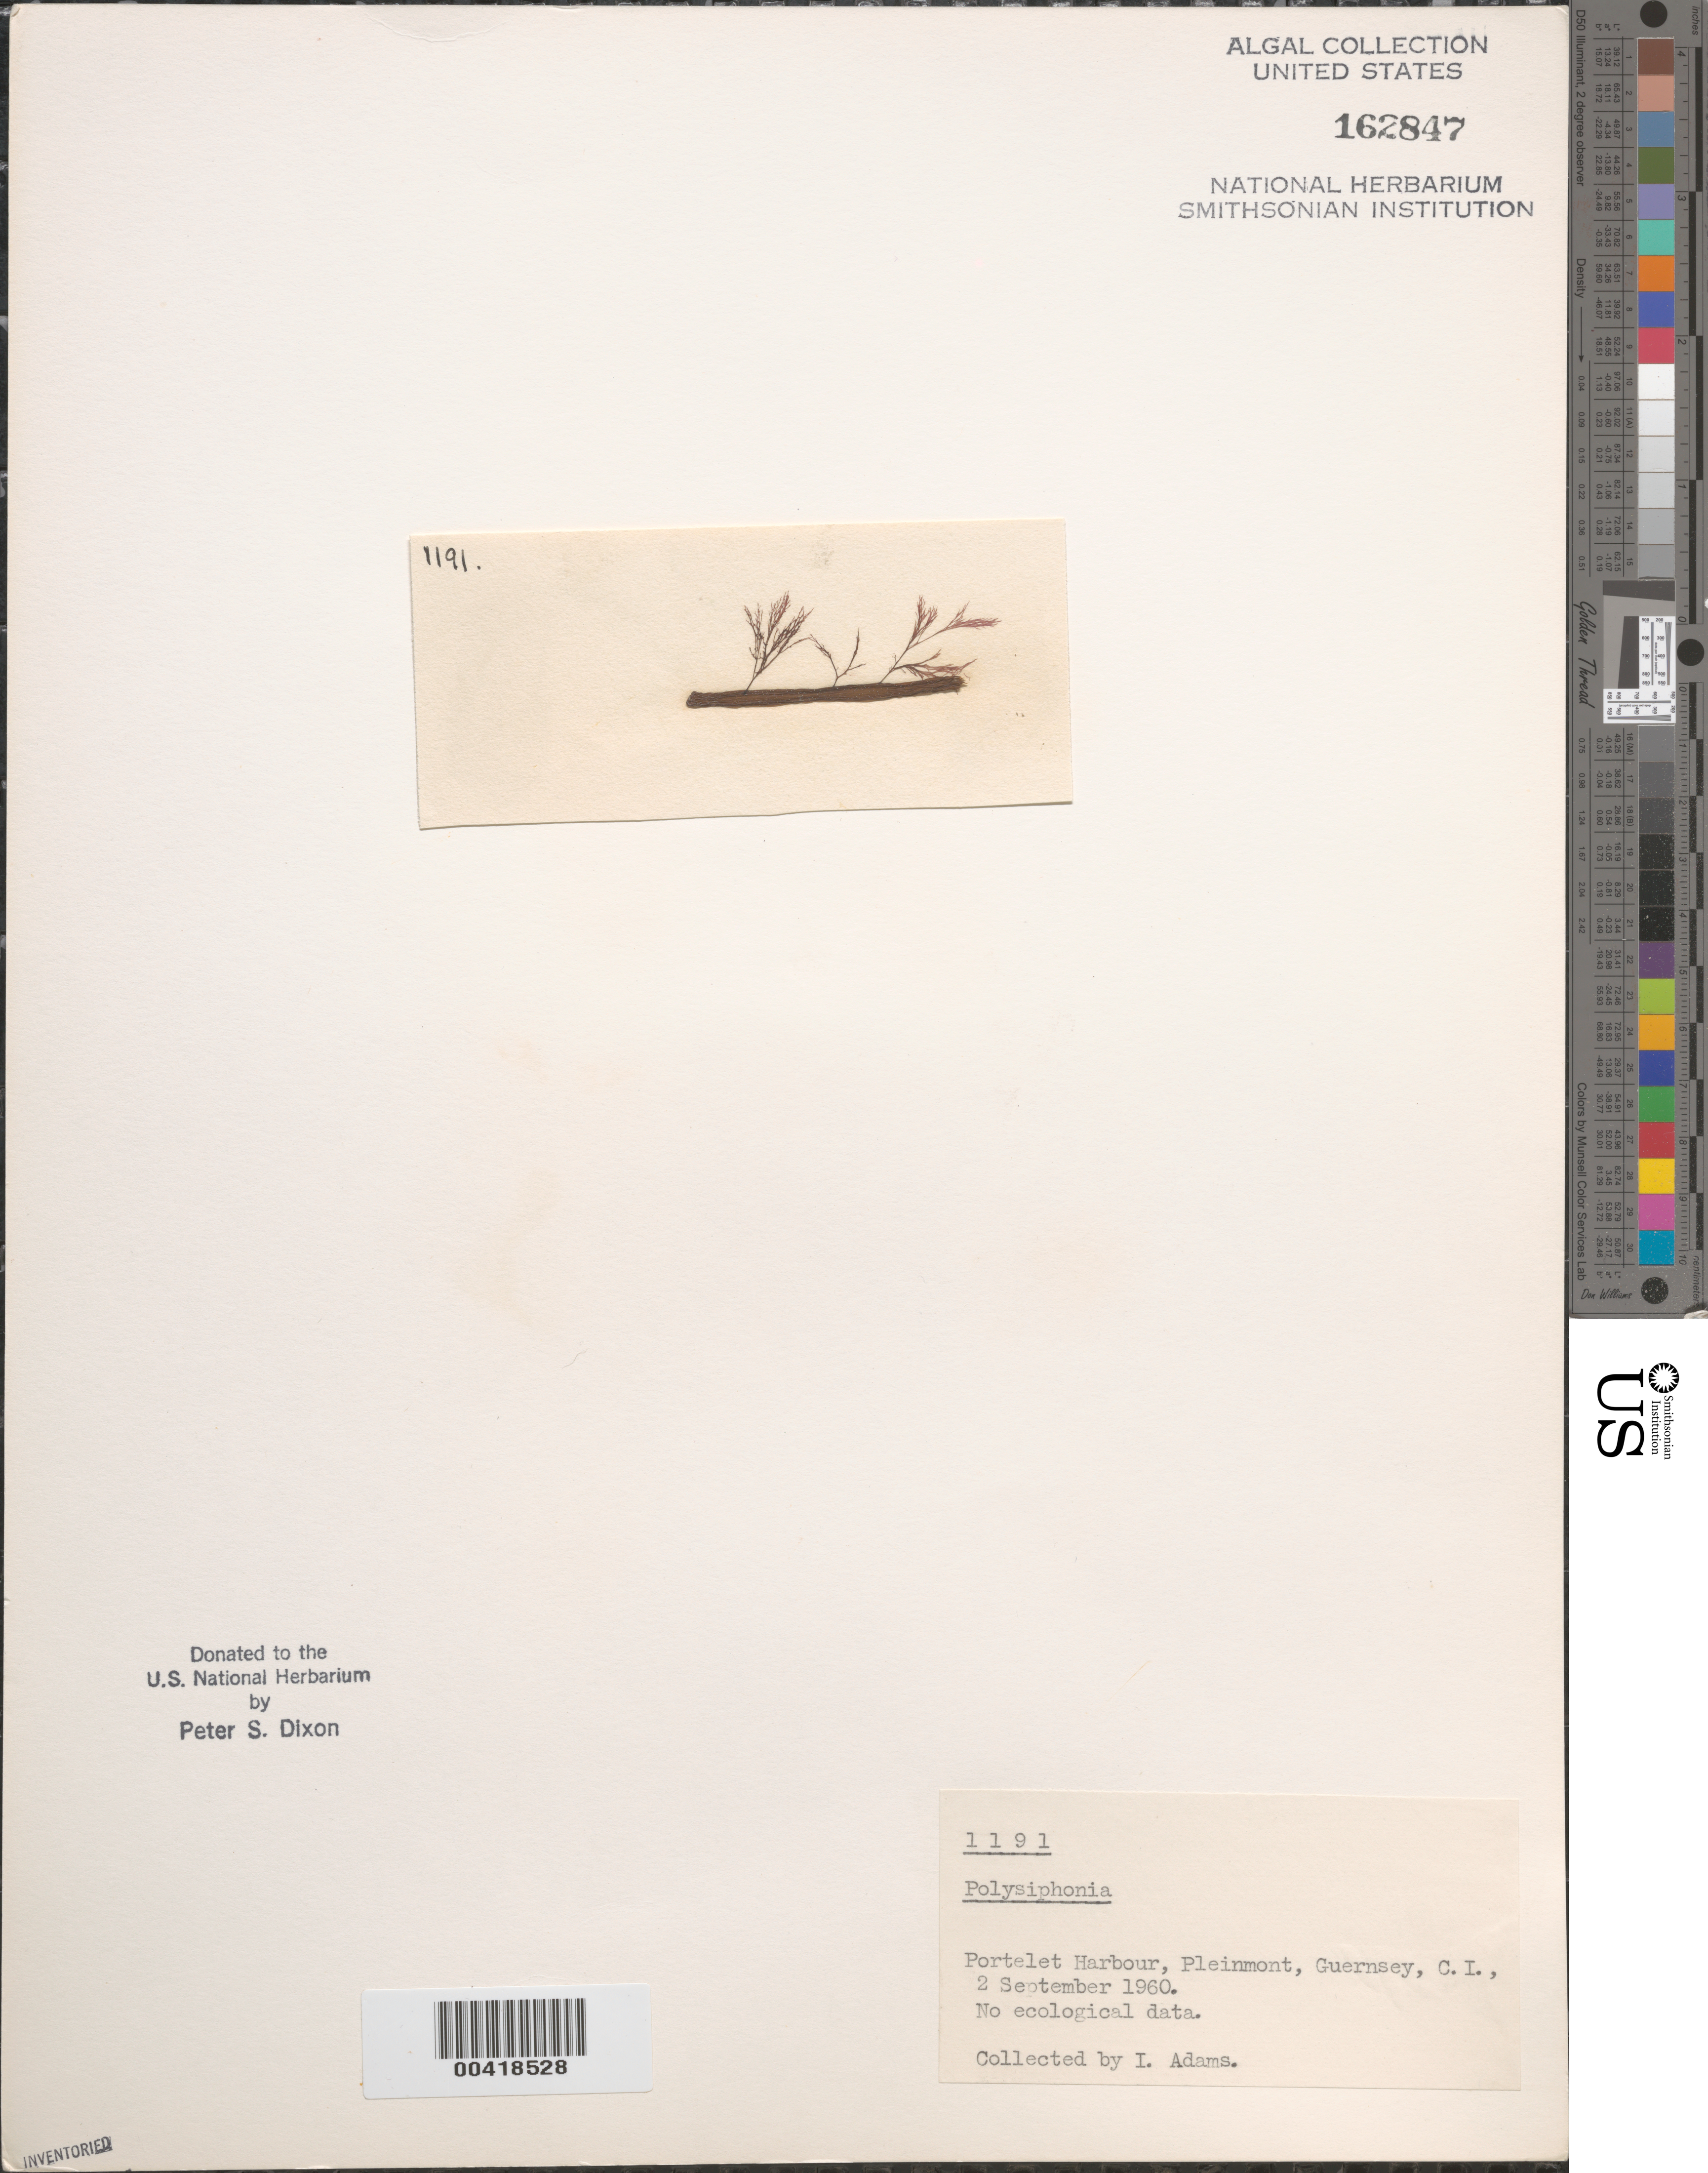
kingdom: Plantae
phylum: Rhodophyta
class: Florideophyceae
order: Ceramiales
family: Rhodomelaceae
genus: Polysiphonia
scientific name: Polysiphonia sp.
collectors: I. Adams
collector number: PSD 1191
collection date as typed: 02 Sep 1960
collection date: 1960-09-02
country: United Kingdom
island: Guernsey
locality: Portelet Harbor, Pleinmont. Bailiwick of Guernsey.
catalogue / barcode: US 162847